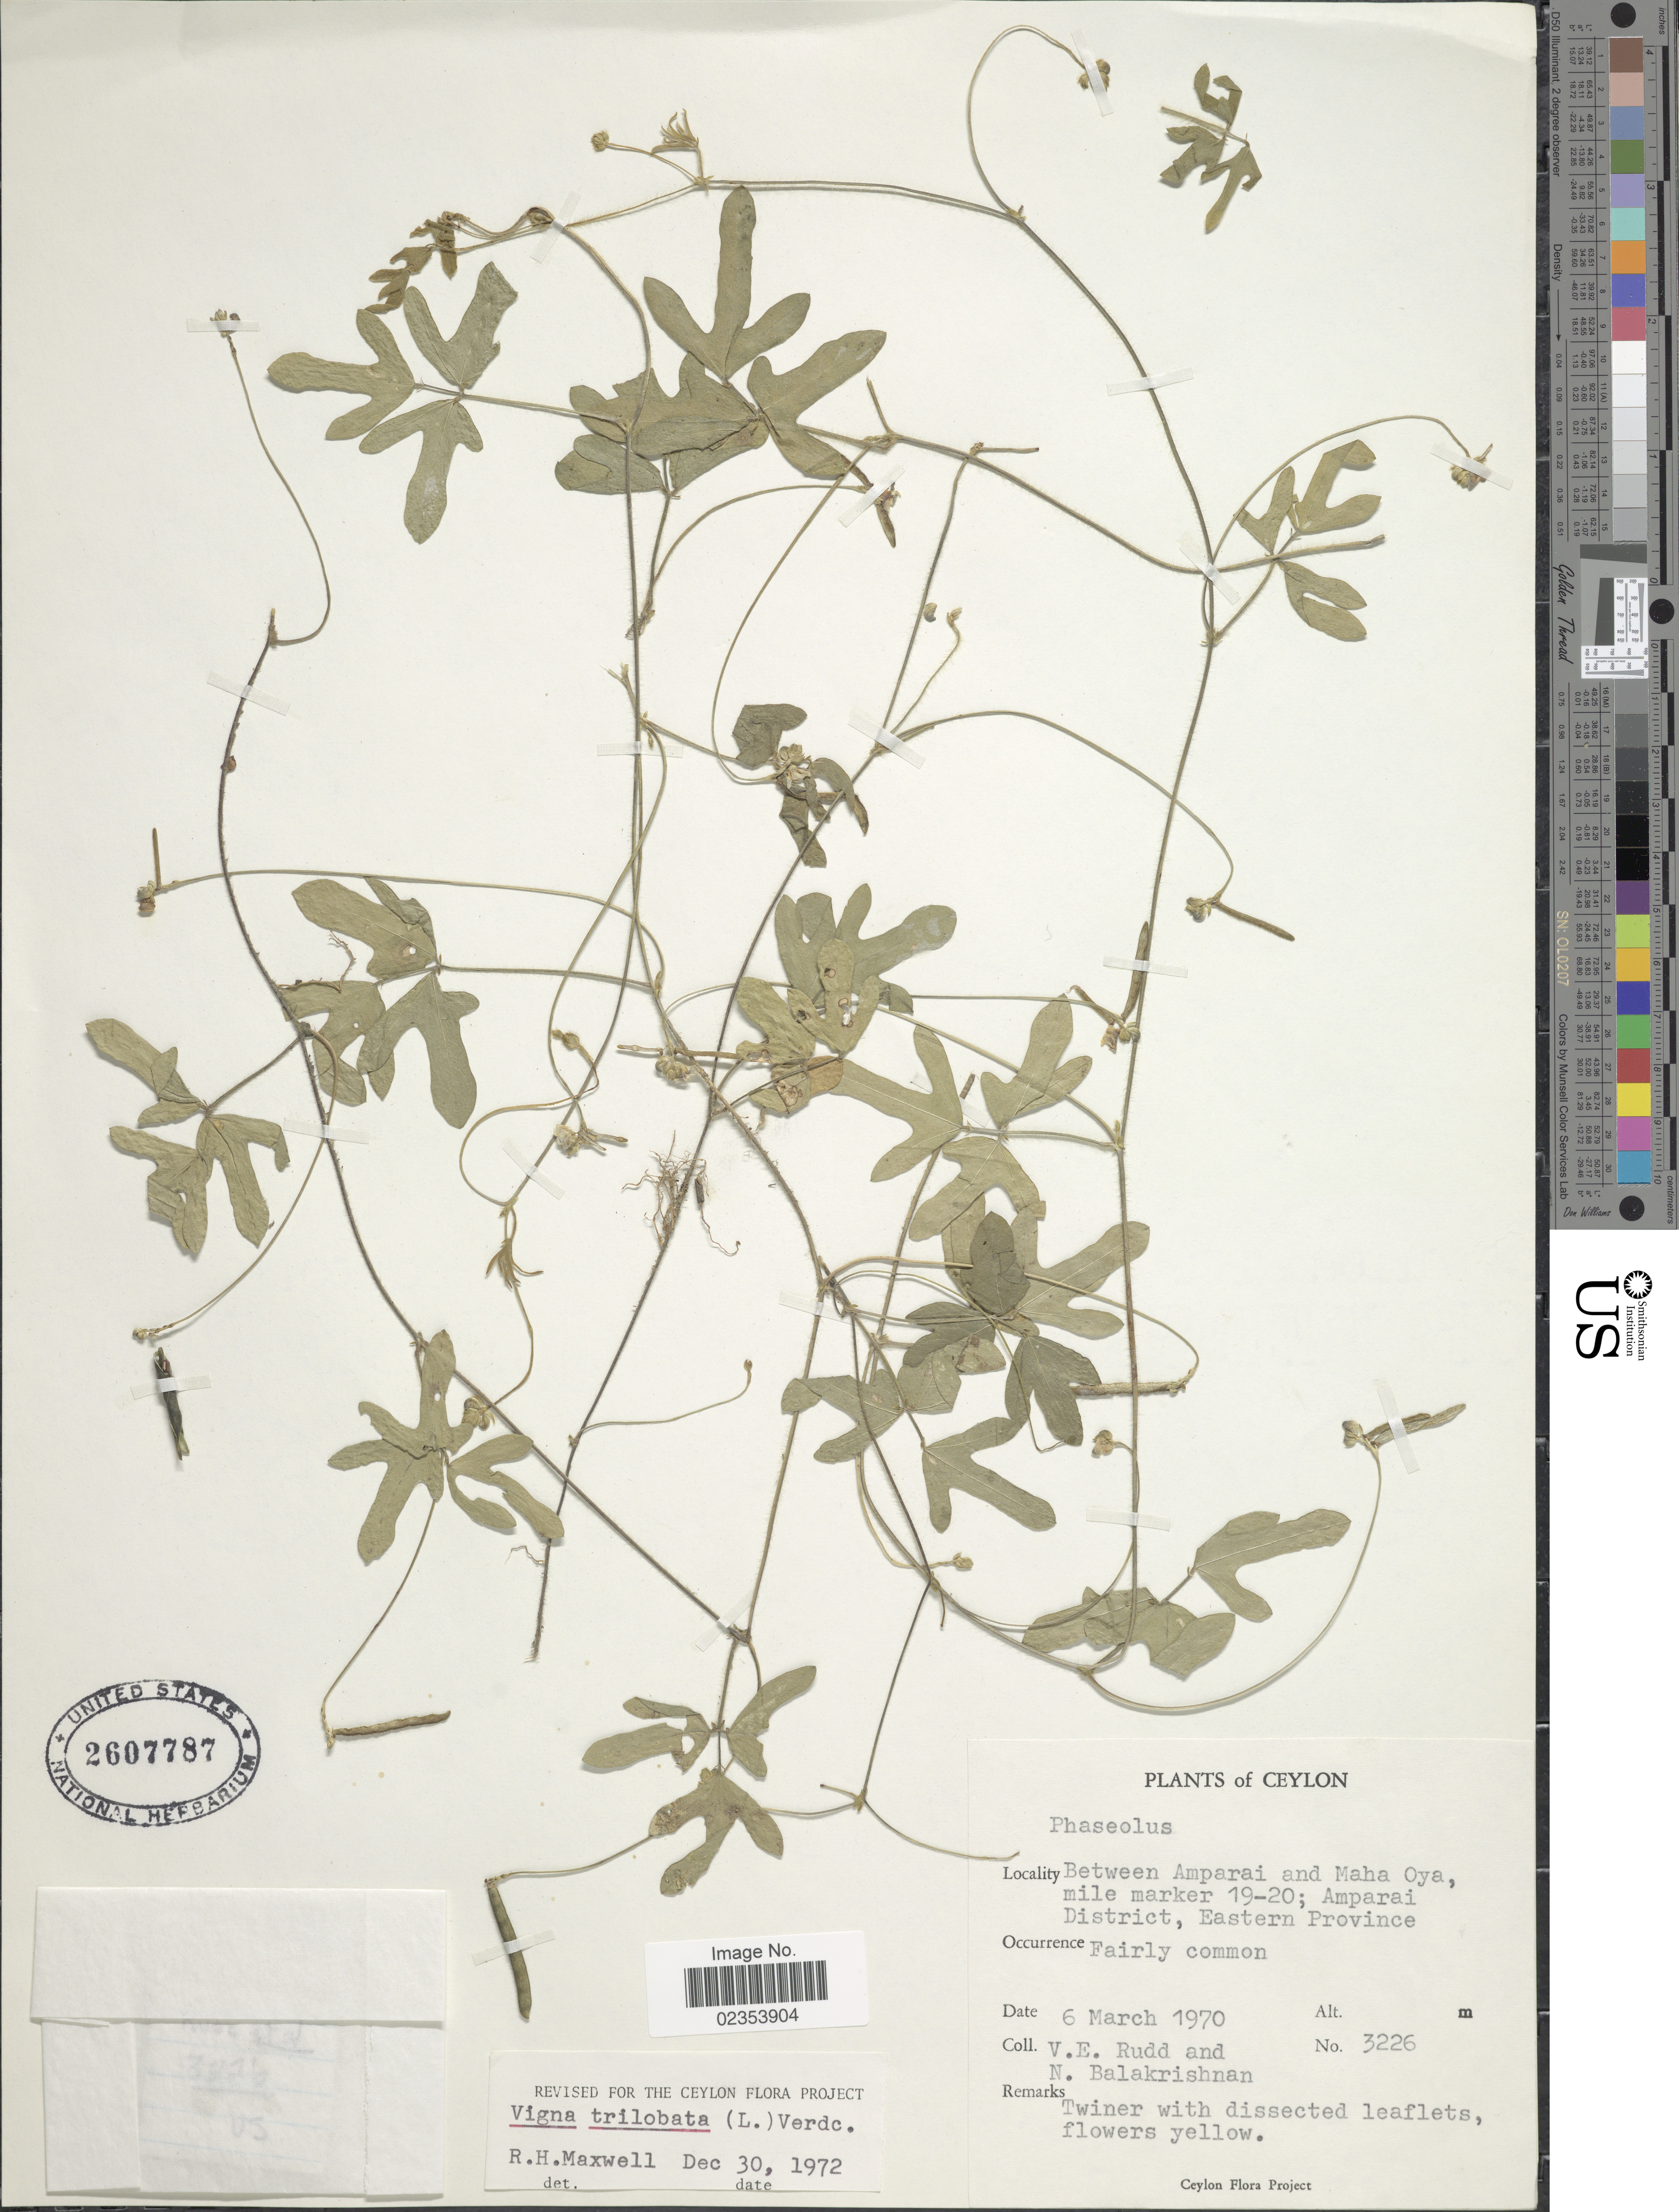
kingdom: Plantae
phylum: Tracheophyta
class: Magnoliopsida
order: Fabales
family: Fabaceae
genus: Vigna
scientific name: Vigna trilobata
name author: (L.) Verdc.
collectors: V. E. Rudd & N. Balakrishnan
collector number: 3226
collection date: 1970-03-06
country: Sri Lanka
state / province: Eastern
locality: Ceylon. Between Amparai and Maha Oya, mile marker 19-20; Amparai District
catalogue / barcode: US 2607787